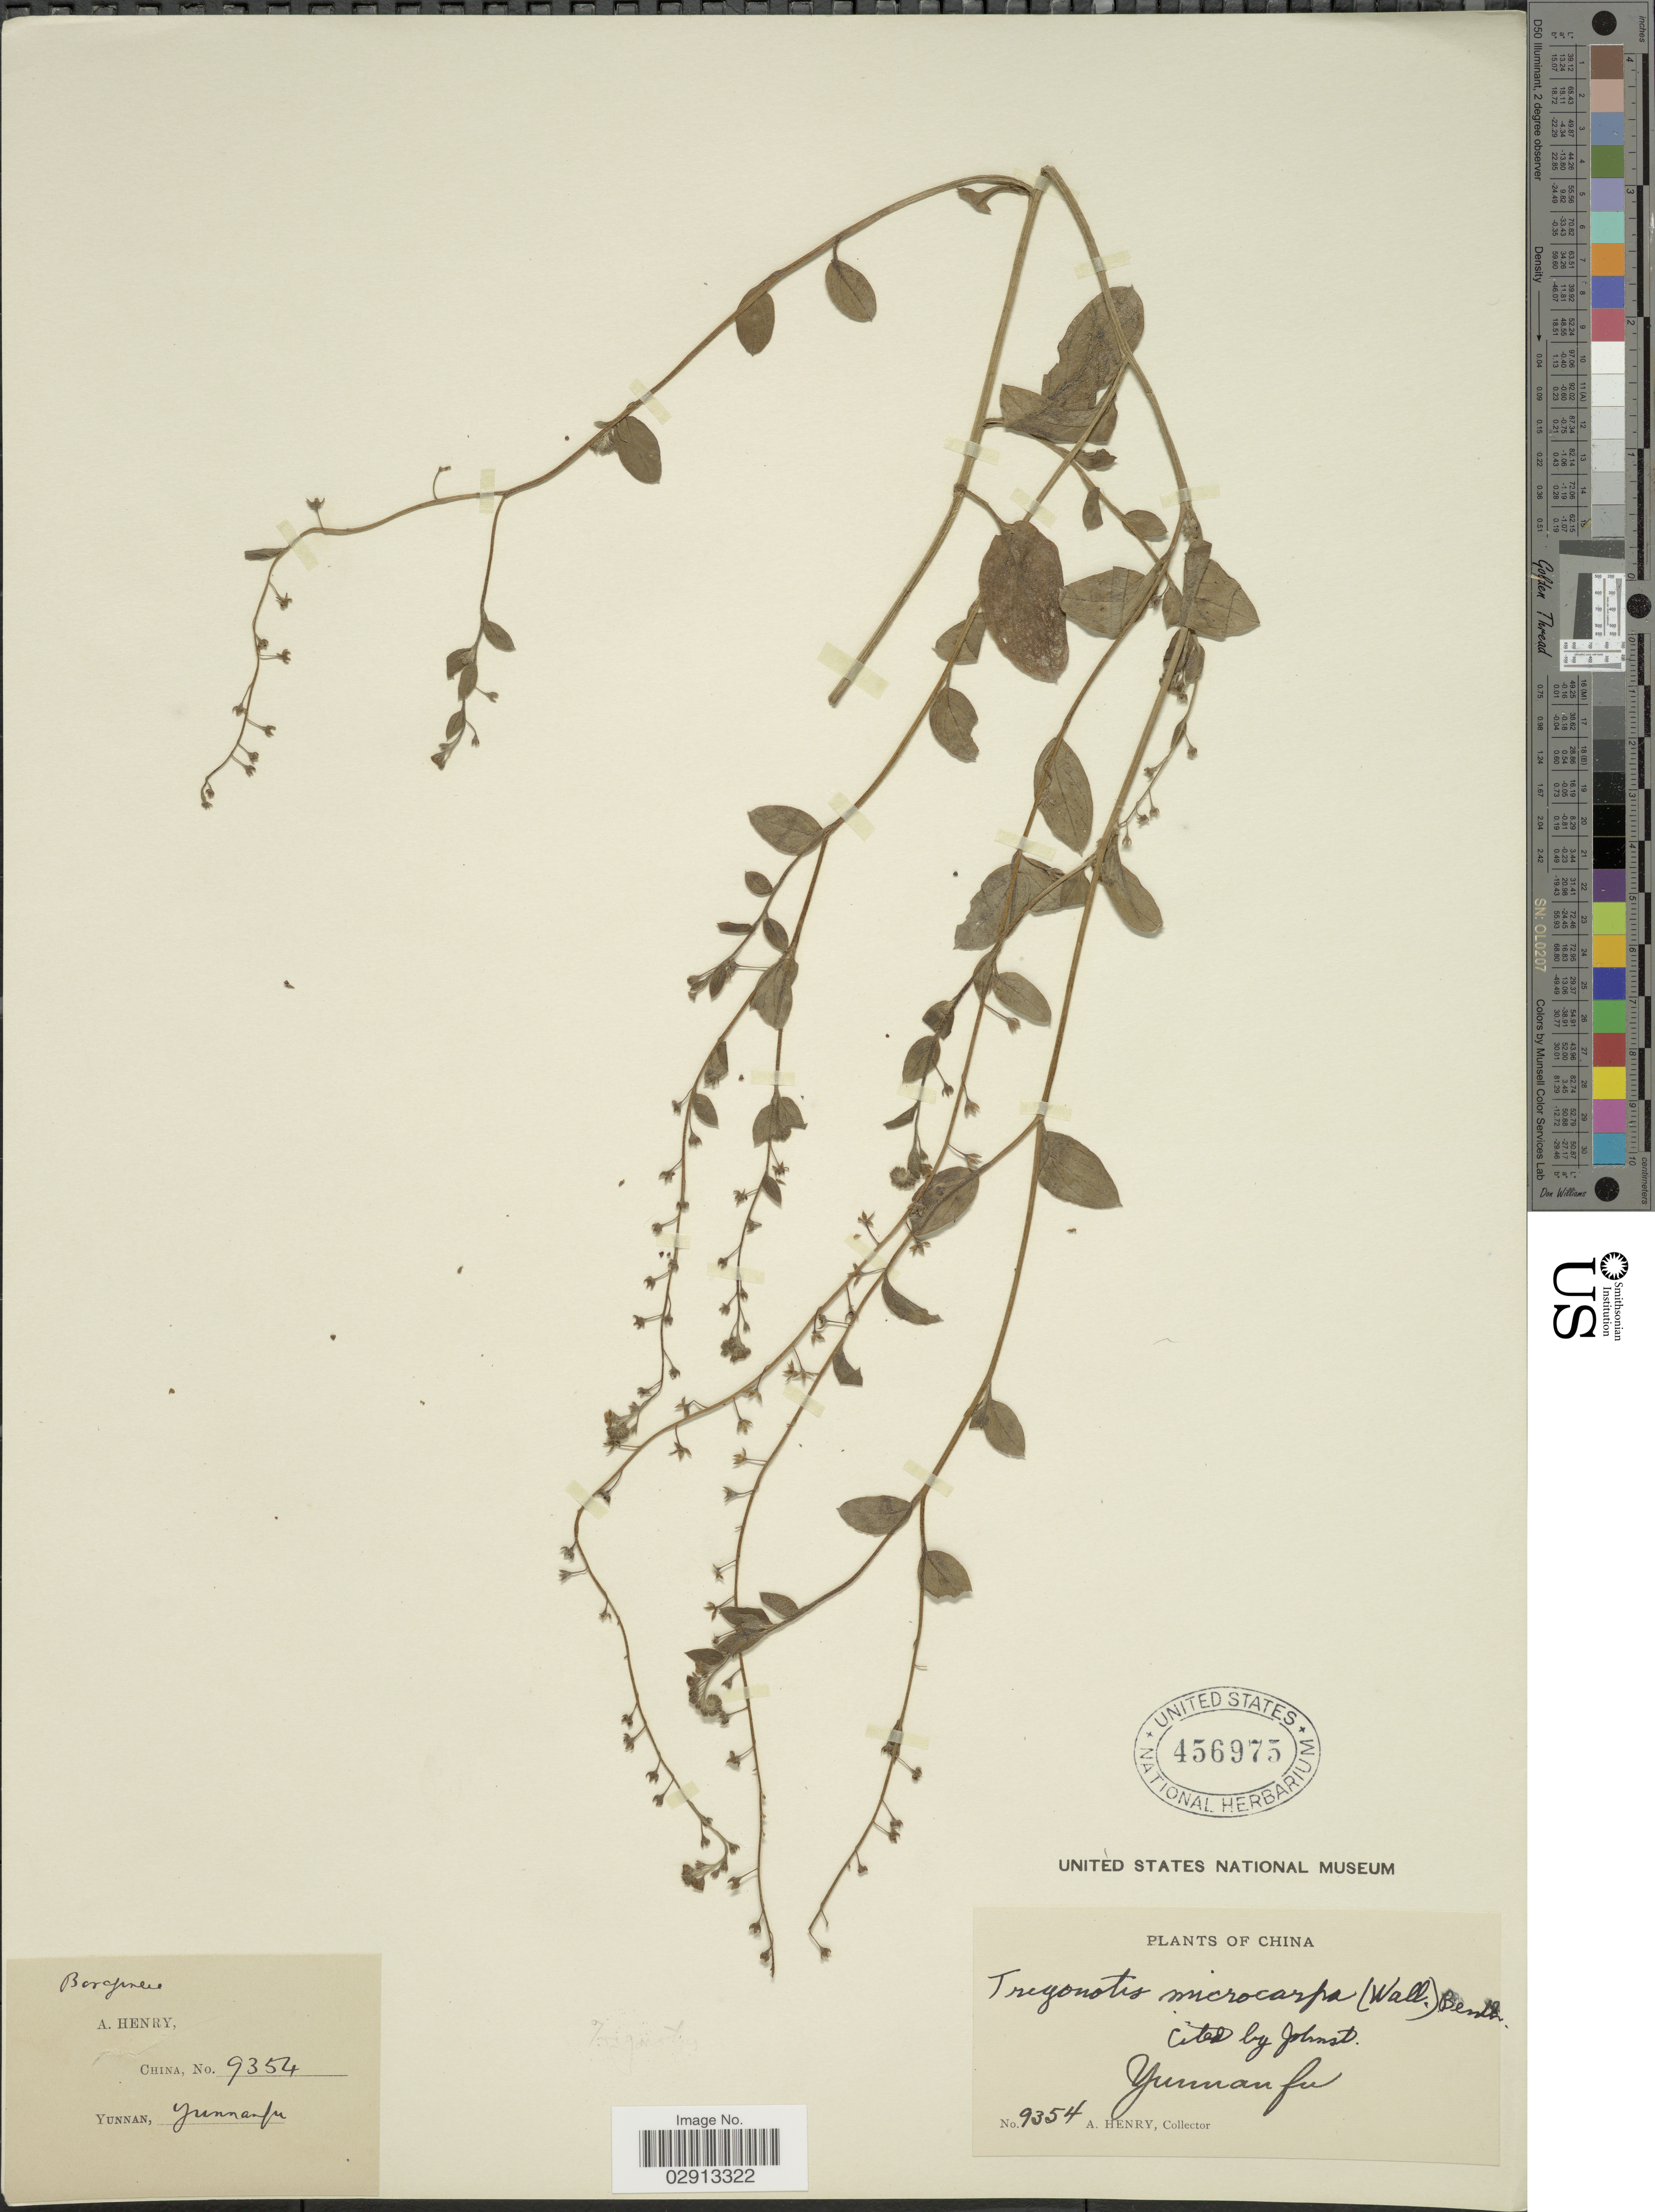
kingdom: Plantae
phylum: Tracheophyta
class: Magnoliopsida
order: Boraginales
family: Boraginaceae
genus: Trigonotis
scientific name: Trigonotis microcarpa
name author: (DC.) Benth. ex C.B. Clarke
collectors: A. Henry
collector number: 9354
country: China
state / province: Yunnan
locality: Yunnanfu.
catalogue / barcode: US 456975